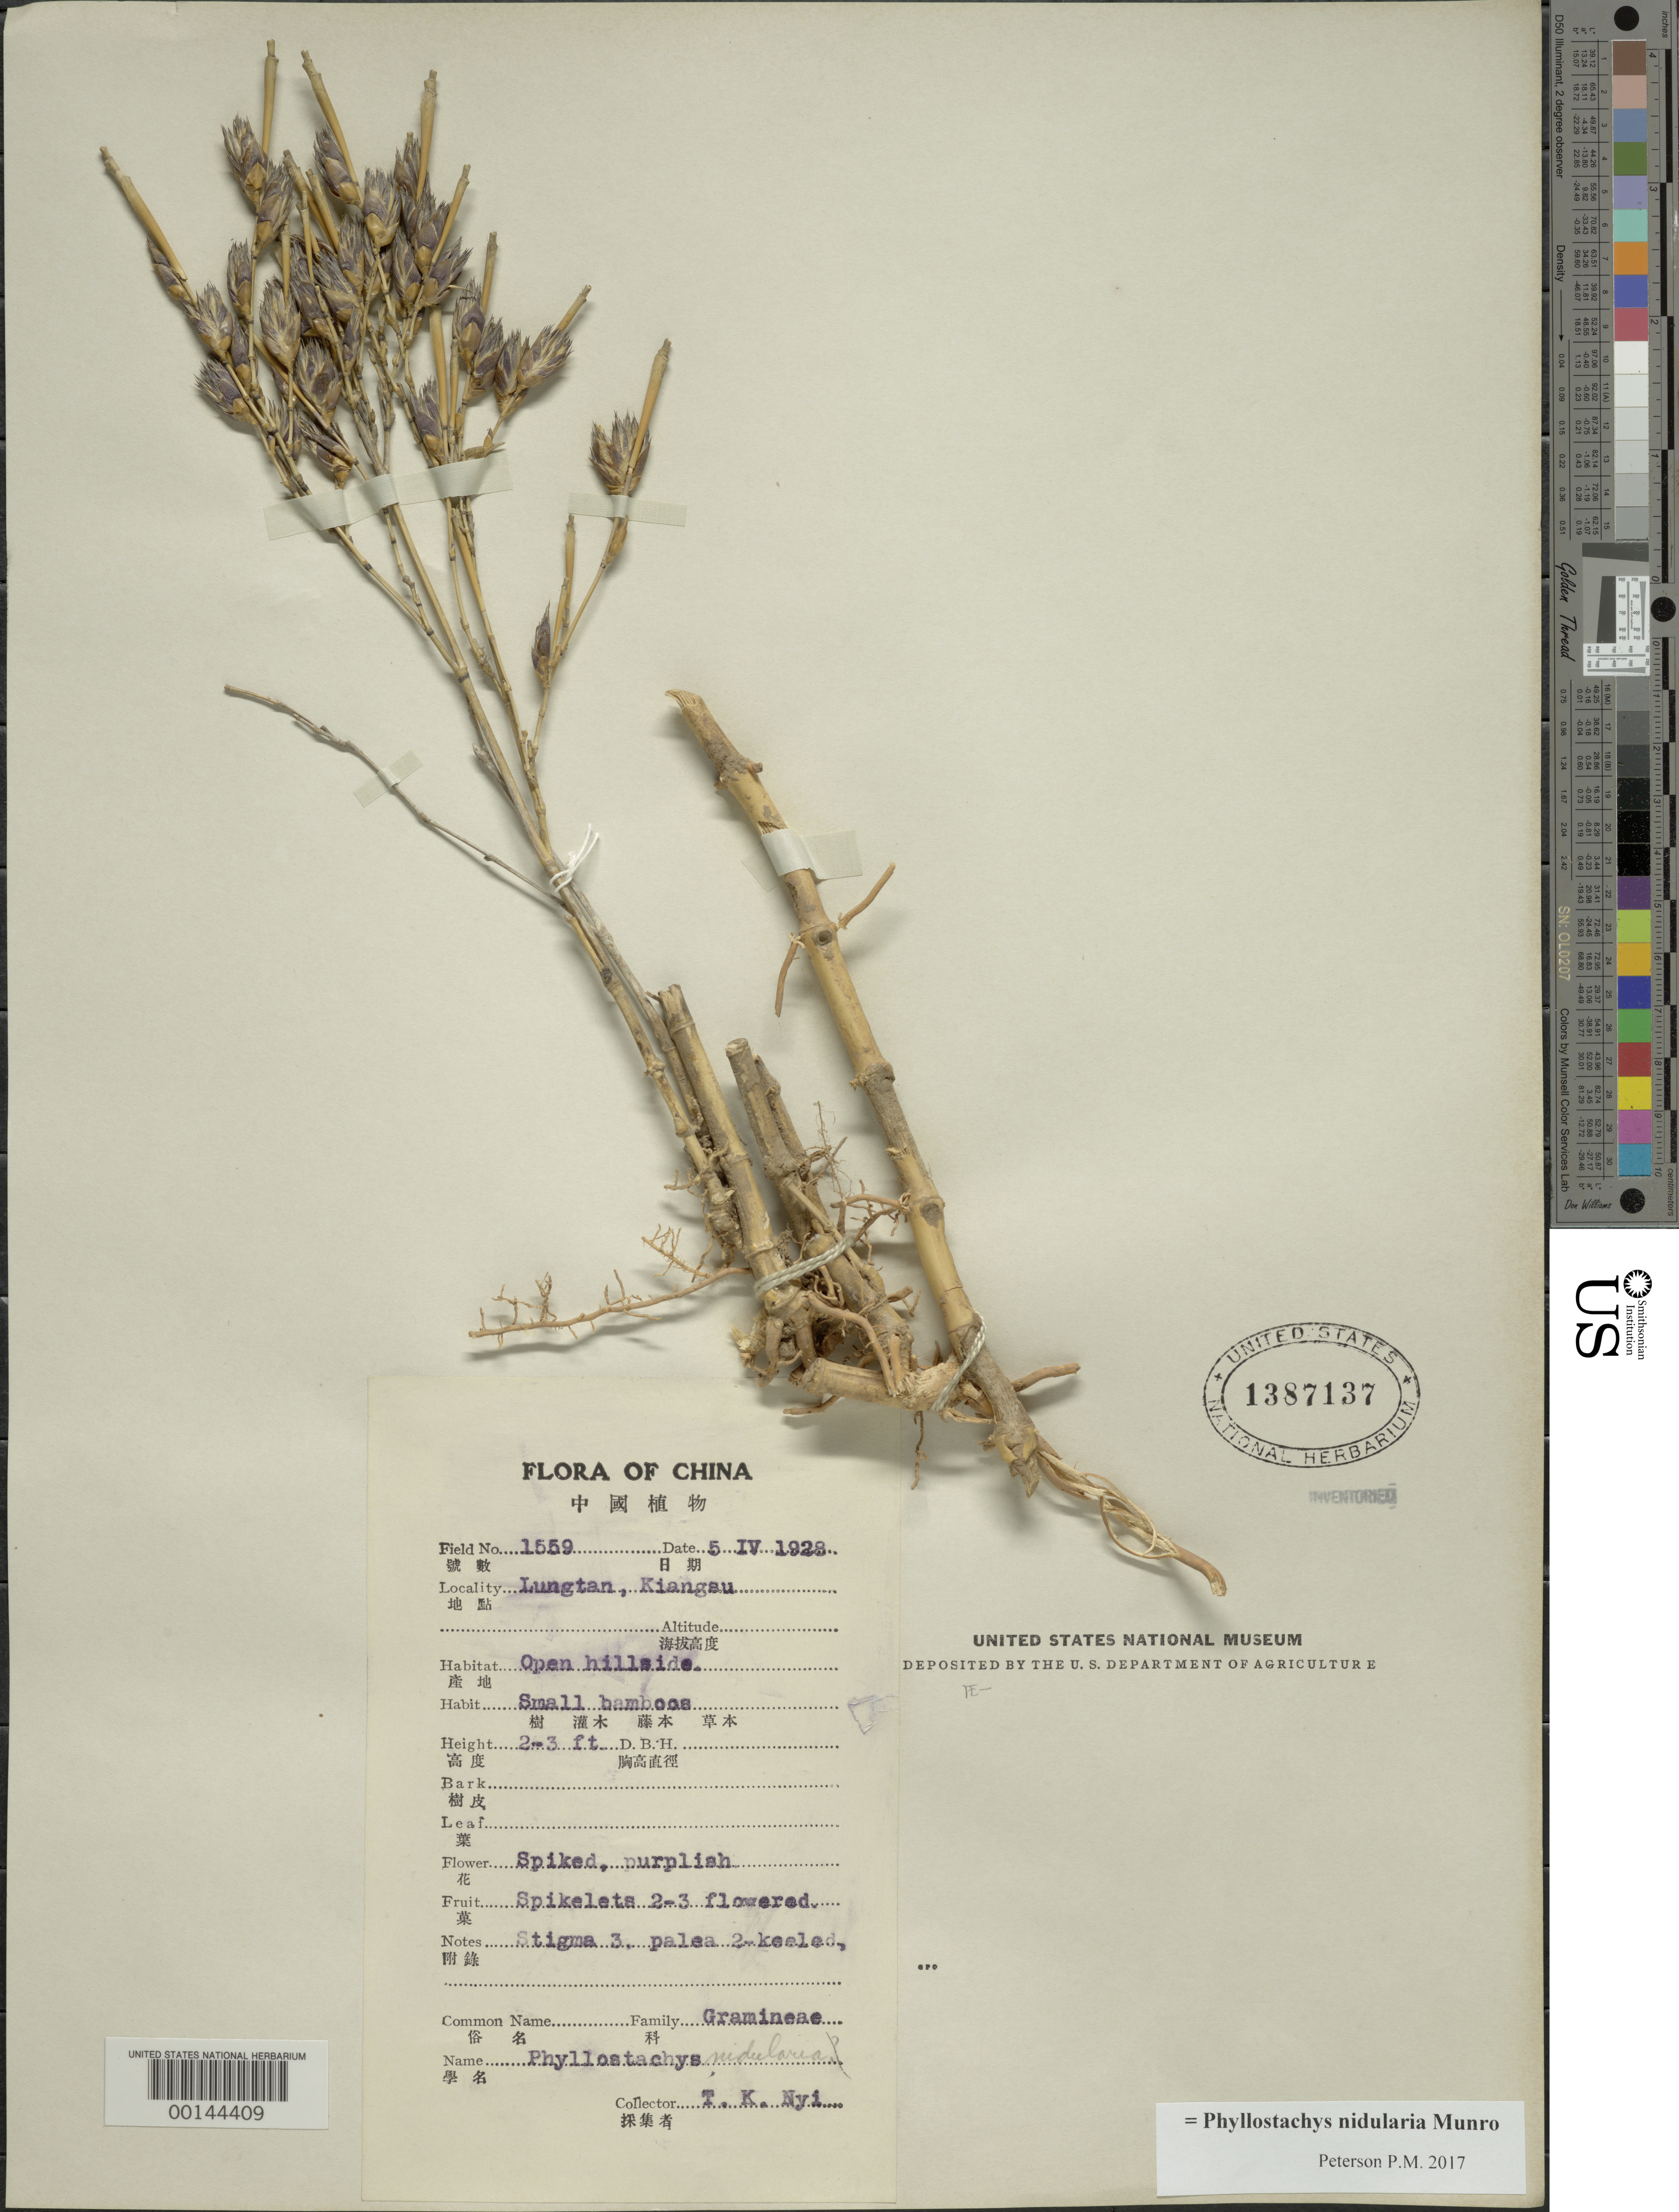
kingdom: Plantae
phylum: Tracheophyta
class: Liliopsida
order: Poales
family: Poaceae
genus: Phyllostachys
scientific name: Phyllostachys nidularia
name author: Munro ex Fenzi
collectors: T. Nyi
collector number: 1559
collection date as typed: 05 Apr 1928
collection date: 1928-04-05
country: China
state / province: Jiangsu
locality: Lungtan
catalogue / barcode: US 1387137